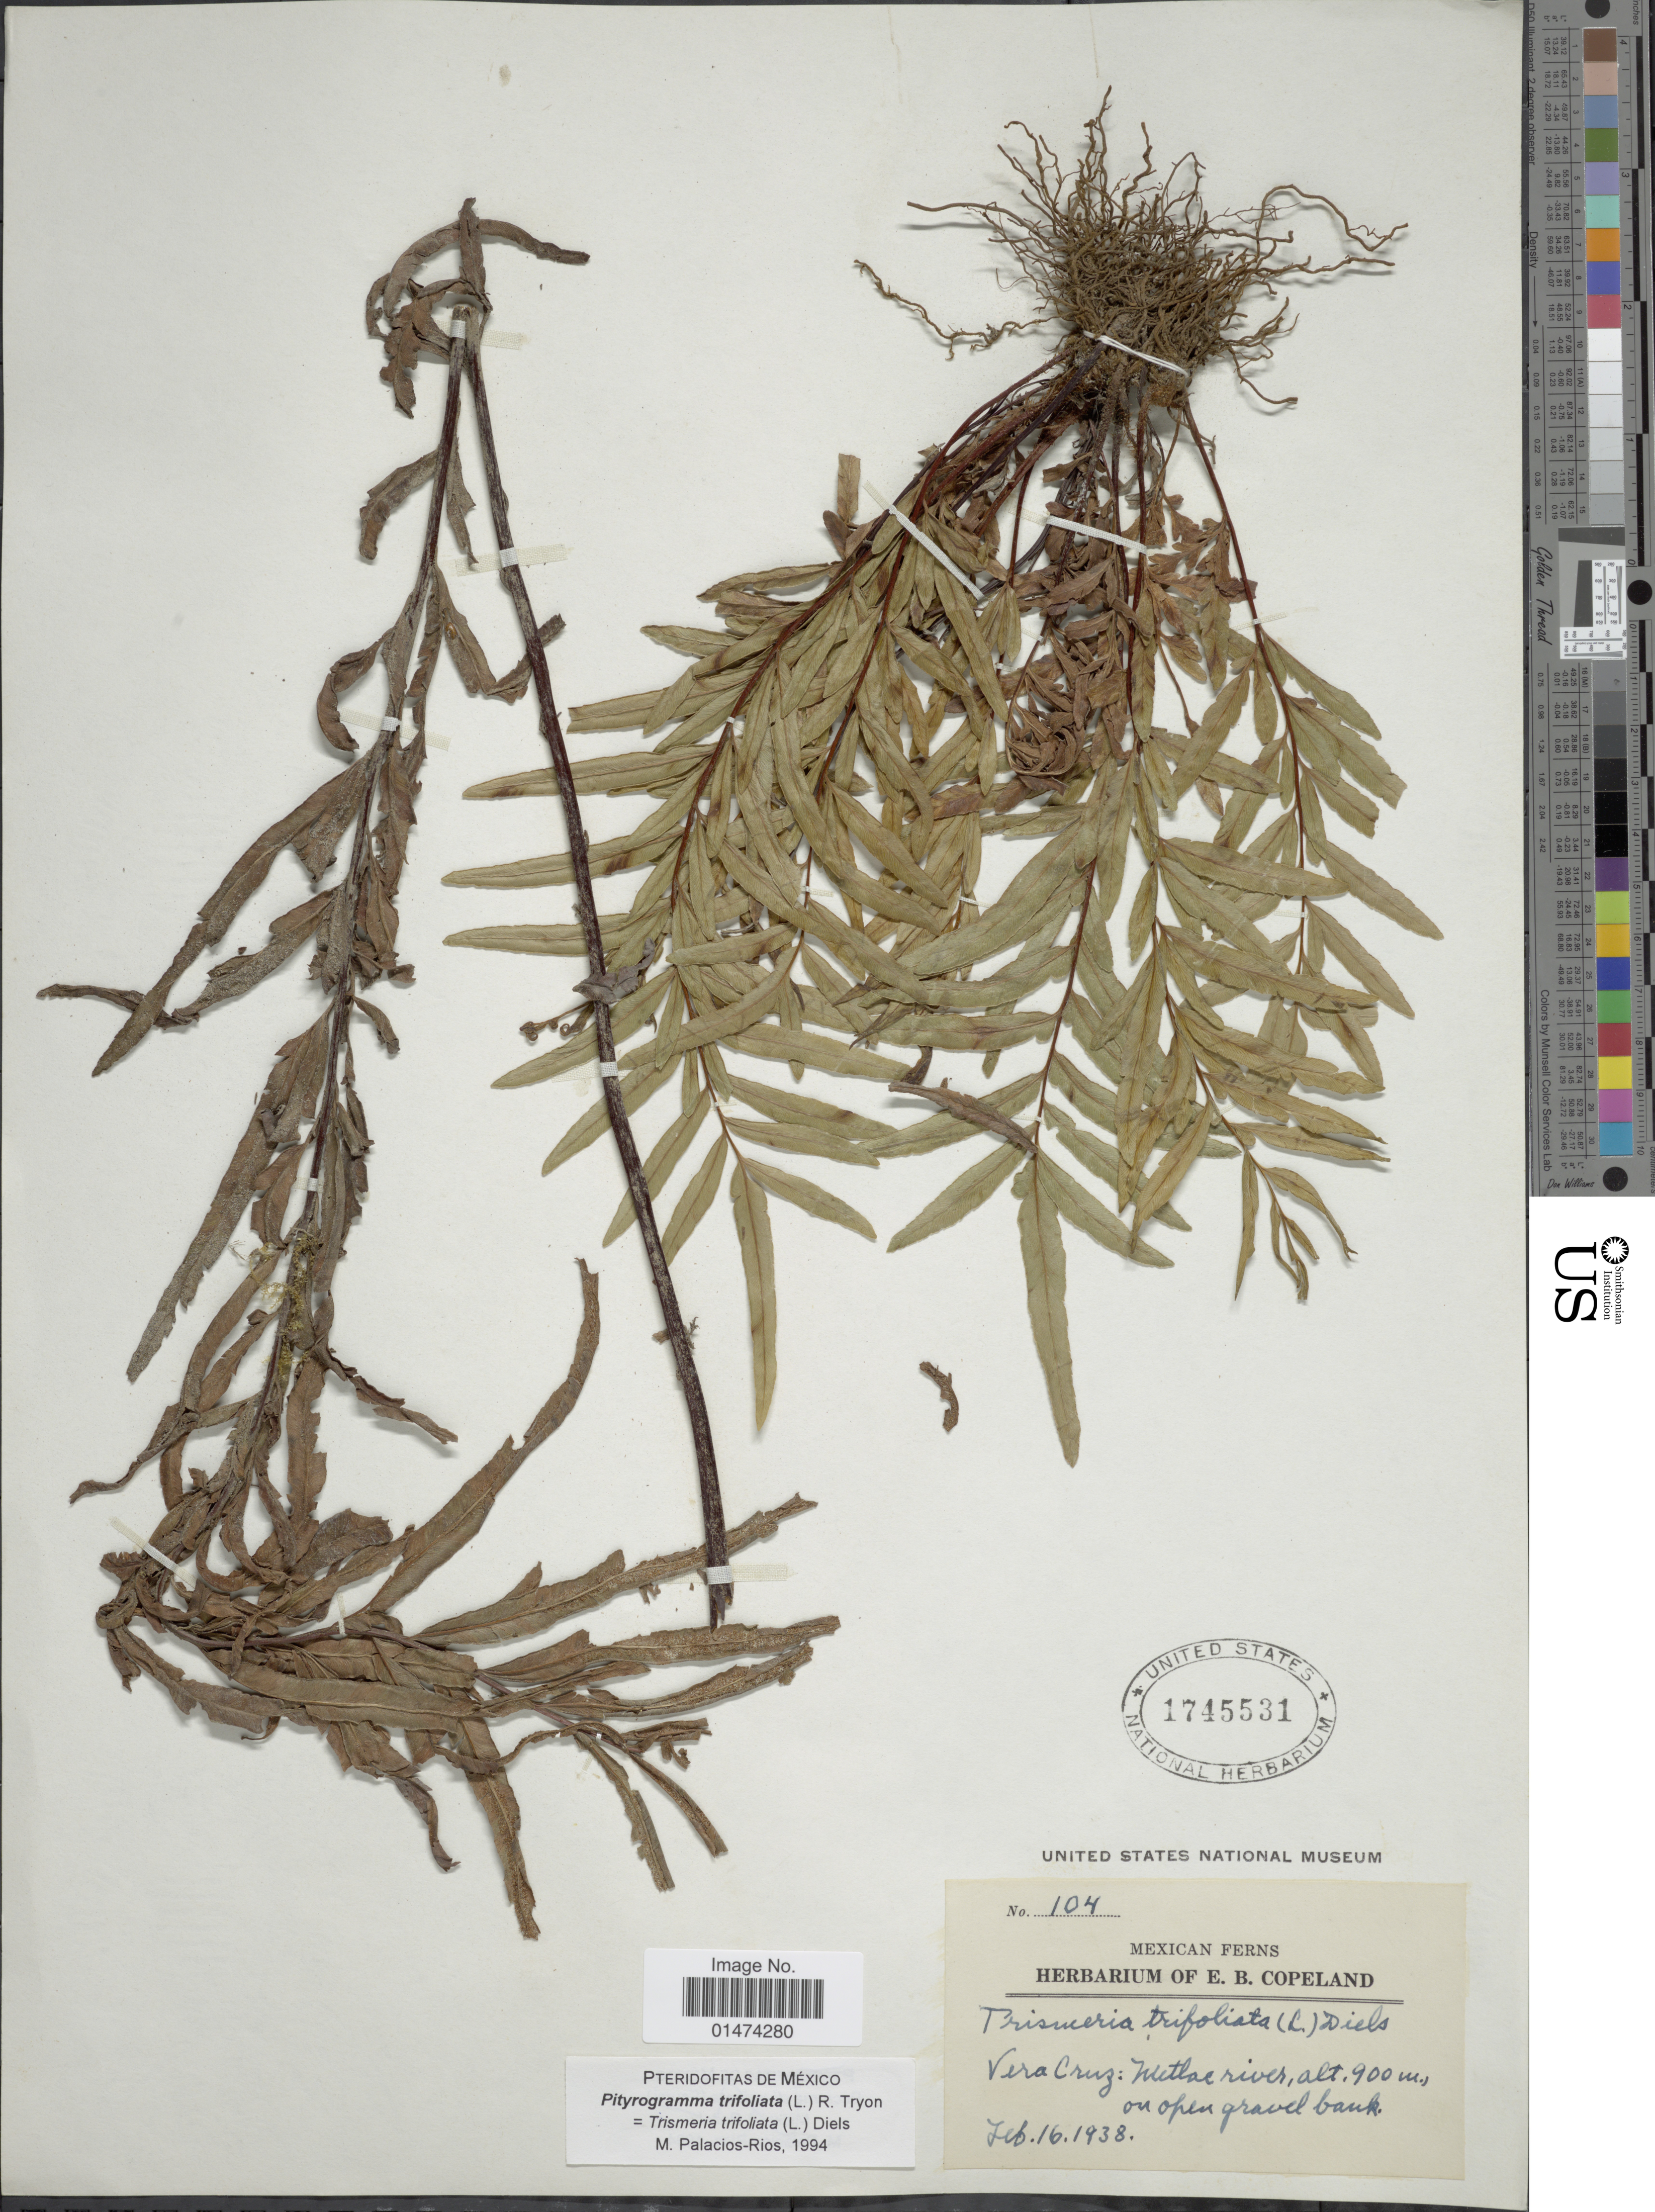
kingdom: Plantae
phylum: Tracheophyta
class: Polypodiopsida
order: Polypodiales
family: Pteridaceae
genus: Pityrogramma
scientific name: Pityrogramma trifoliata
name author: (L.) R.M. Tryon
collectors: ex herb. E. B. Copeland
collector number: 104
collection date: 1938-02-16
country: Mexico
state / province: Veracruz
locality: Metlac river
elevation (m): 900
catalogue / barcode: US 1745531